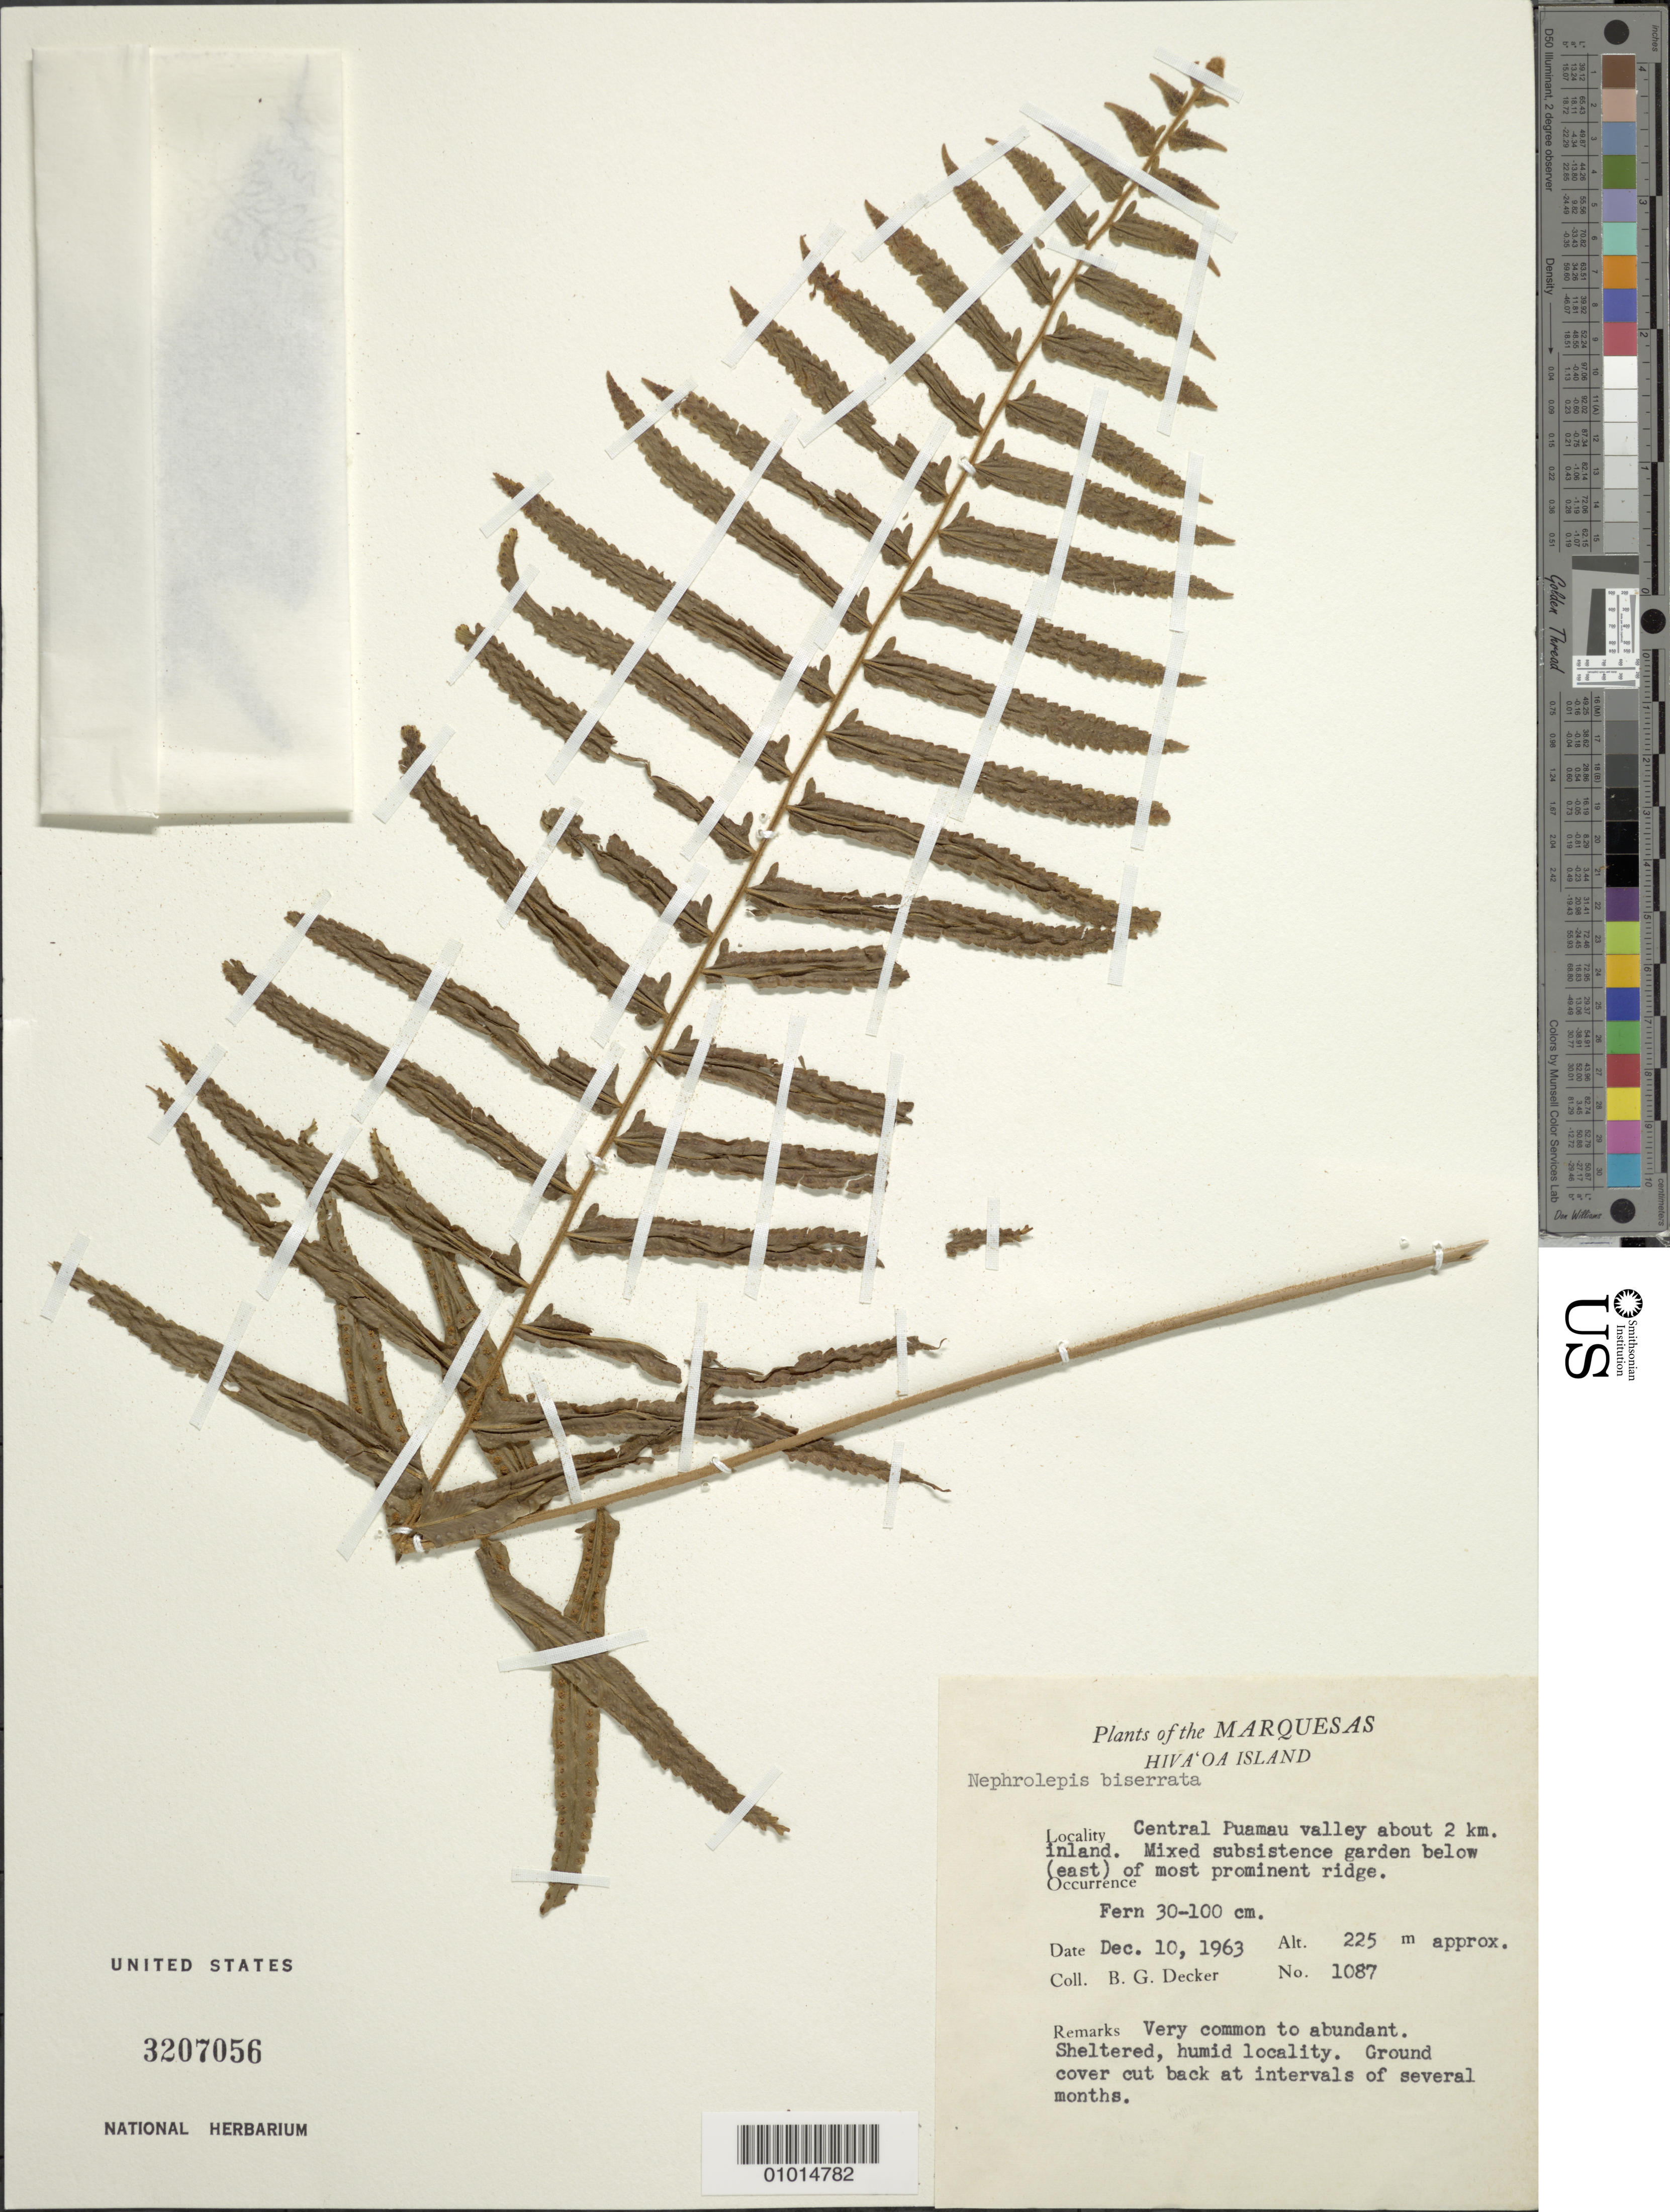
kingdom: Plantae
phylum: Tracheophyta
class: Polypodiopsida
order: Polypodiales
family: Nephrolepidaceae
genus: Nephrolepis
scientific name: Nephrolepis biserrata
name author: (Sw.) Schott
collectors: B. G. Decker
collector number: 1087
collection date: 1963-12-10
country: French Polynesia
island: Hiva Oa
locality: central Puamau Valley, about 2 km inland, E of most prominent ridge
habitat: Mixed subsistence garden; sheltered, humid. Ground cover cut back at intervals of several months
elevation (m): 225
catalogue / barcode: US 3207056